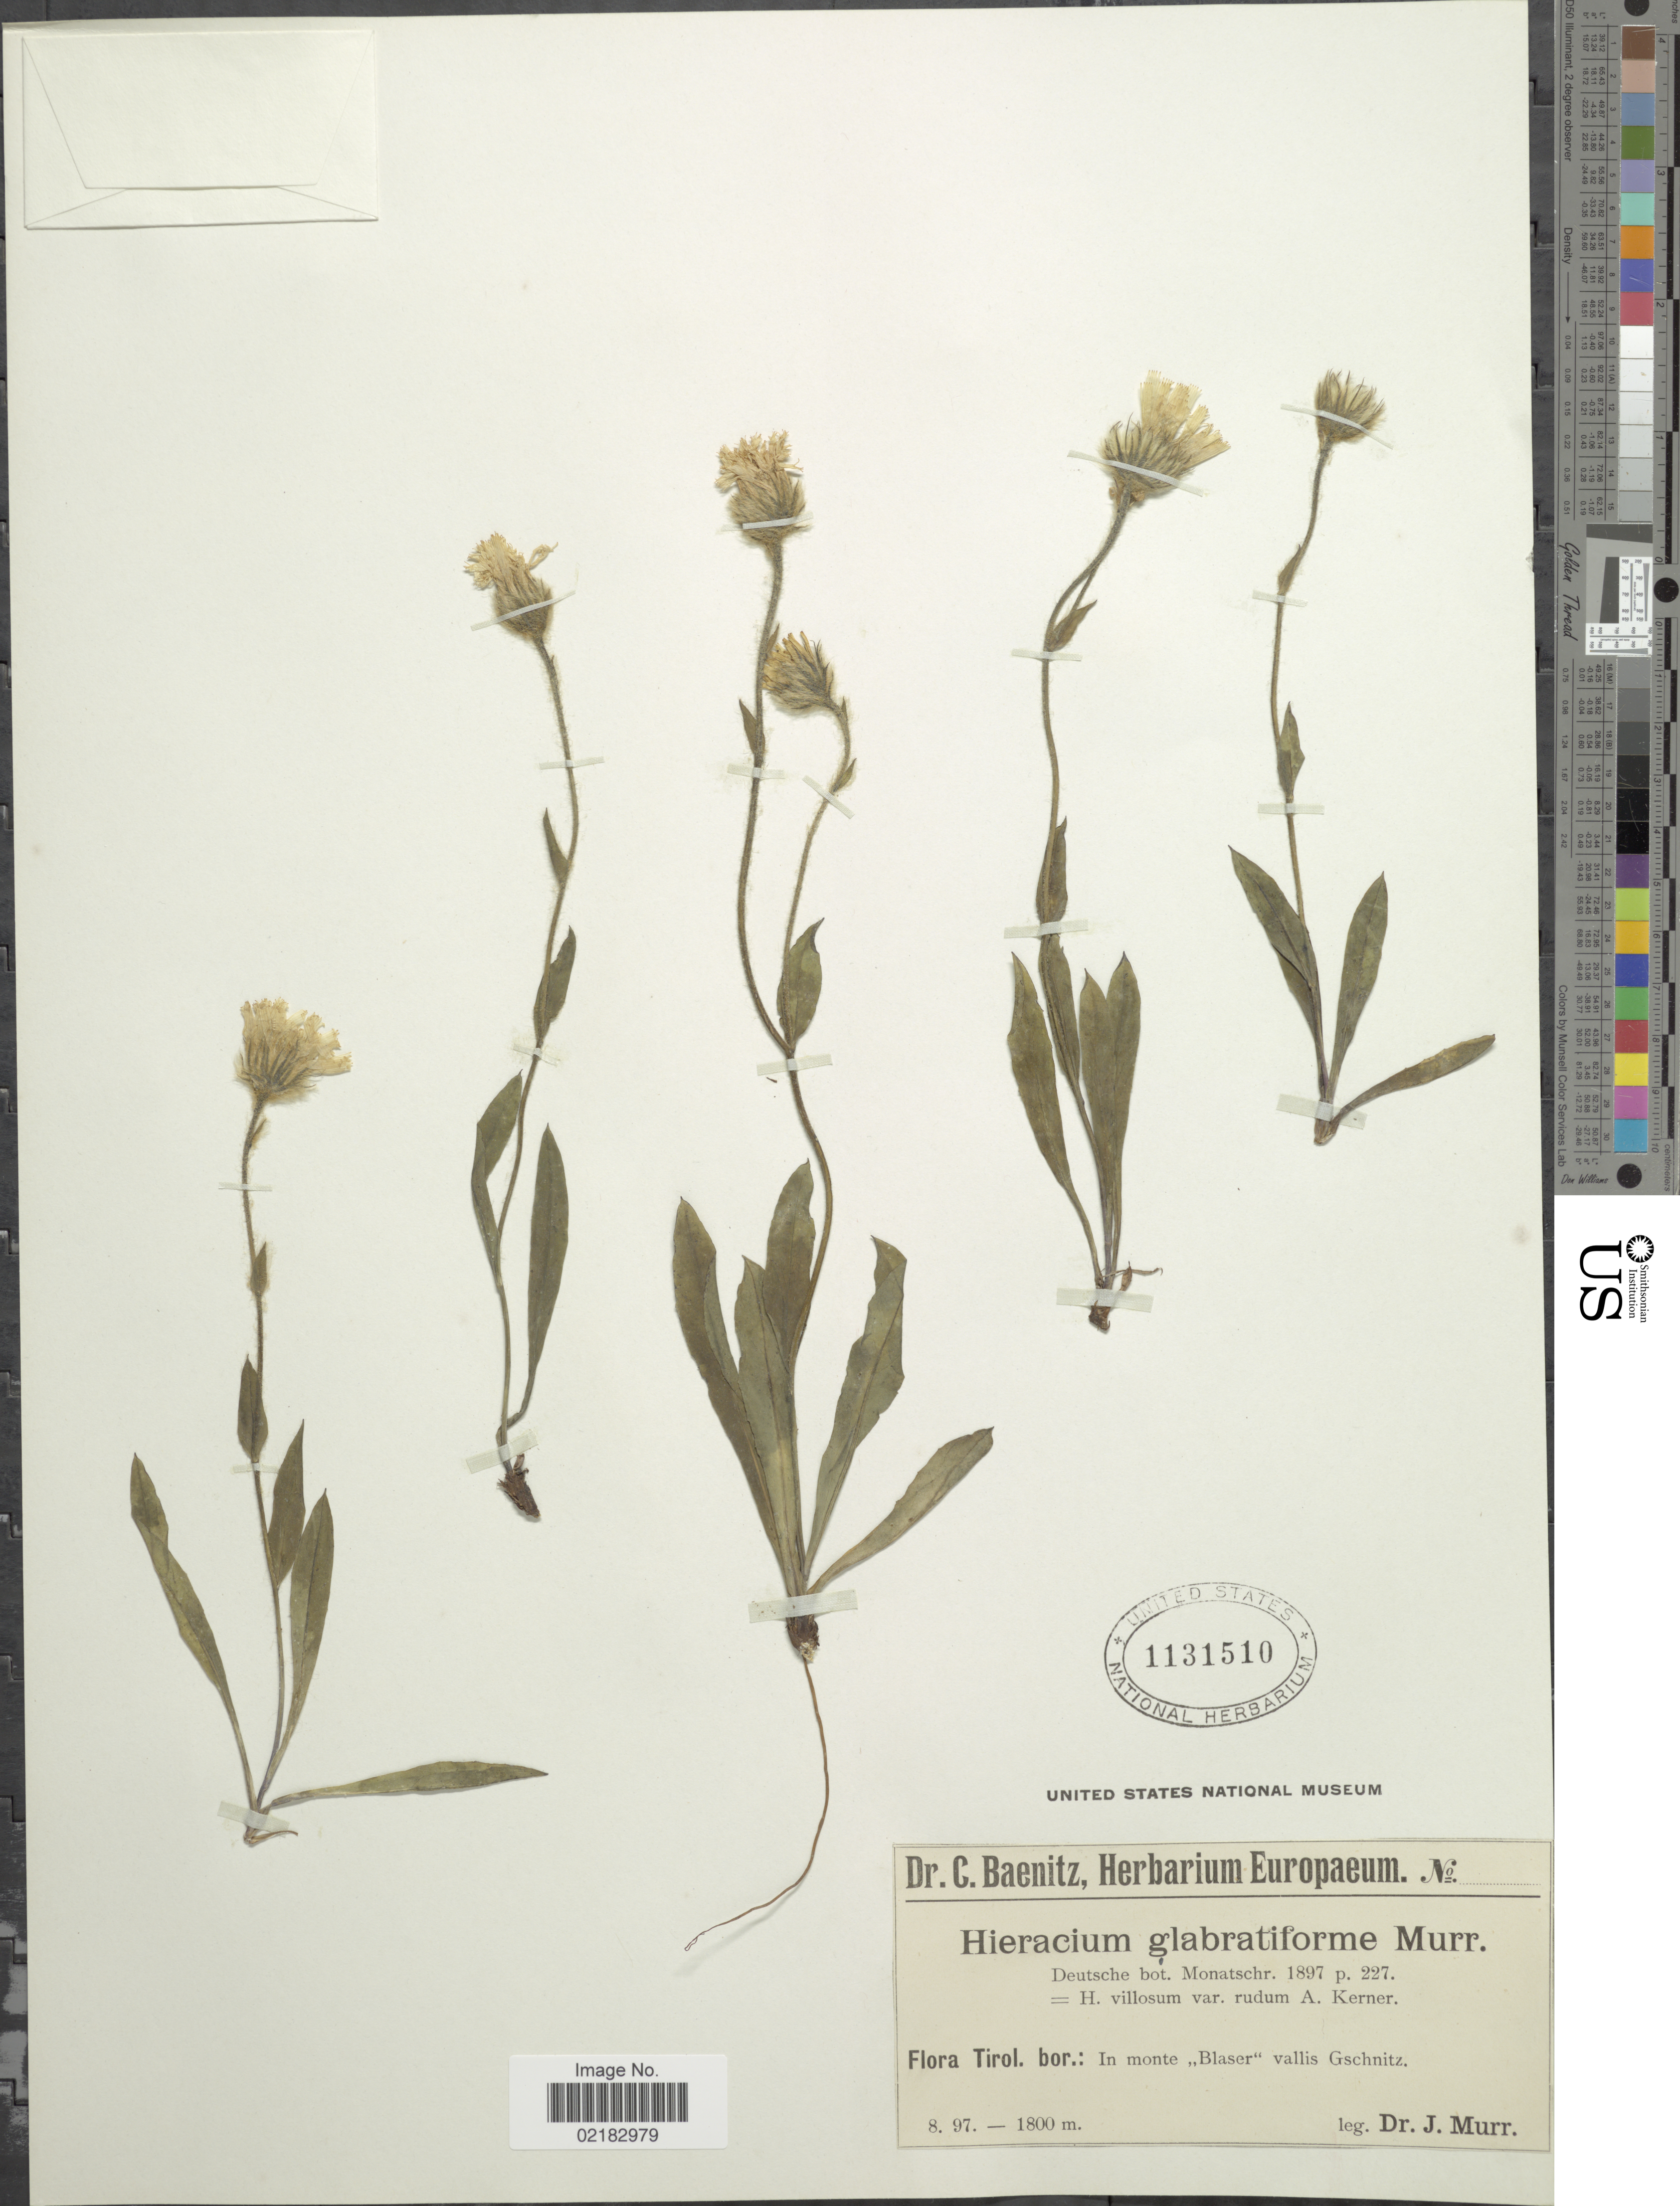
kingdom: Plantae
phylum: Tracheophyta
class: Magnoliopsida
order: Asterales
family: Asteraceae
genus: Hieracium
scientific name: Hieracium glabratum subsp. nudum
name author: Näg. & Peter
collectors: J. Murr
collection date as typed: Transcribed d/m/y: /8/97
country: Austria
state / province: Tirol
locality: Flora Tirol. bor: in monte "Blaser" Vallis Gschnitz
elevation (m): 1800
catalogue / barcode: US 1131510